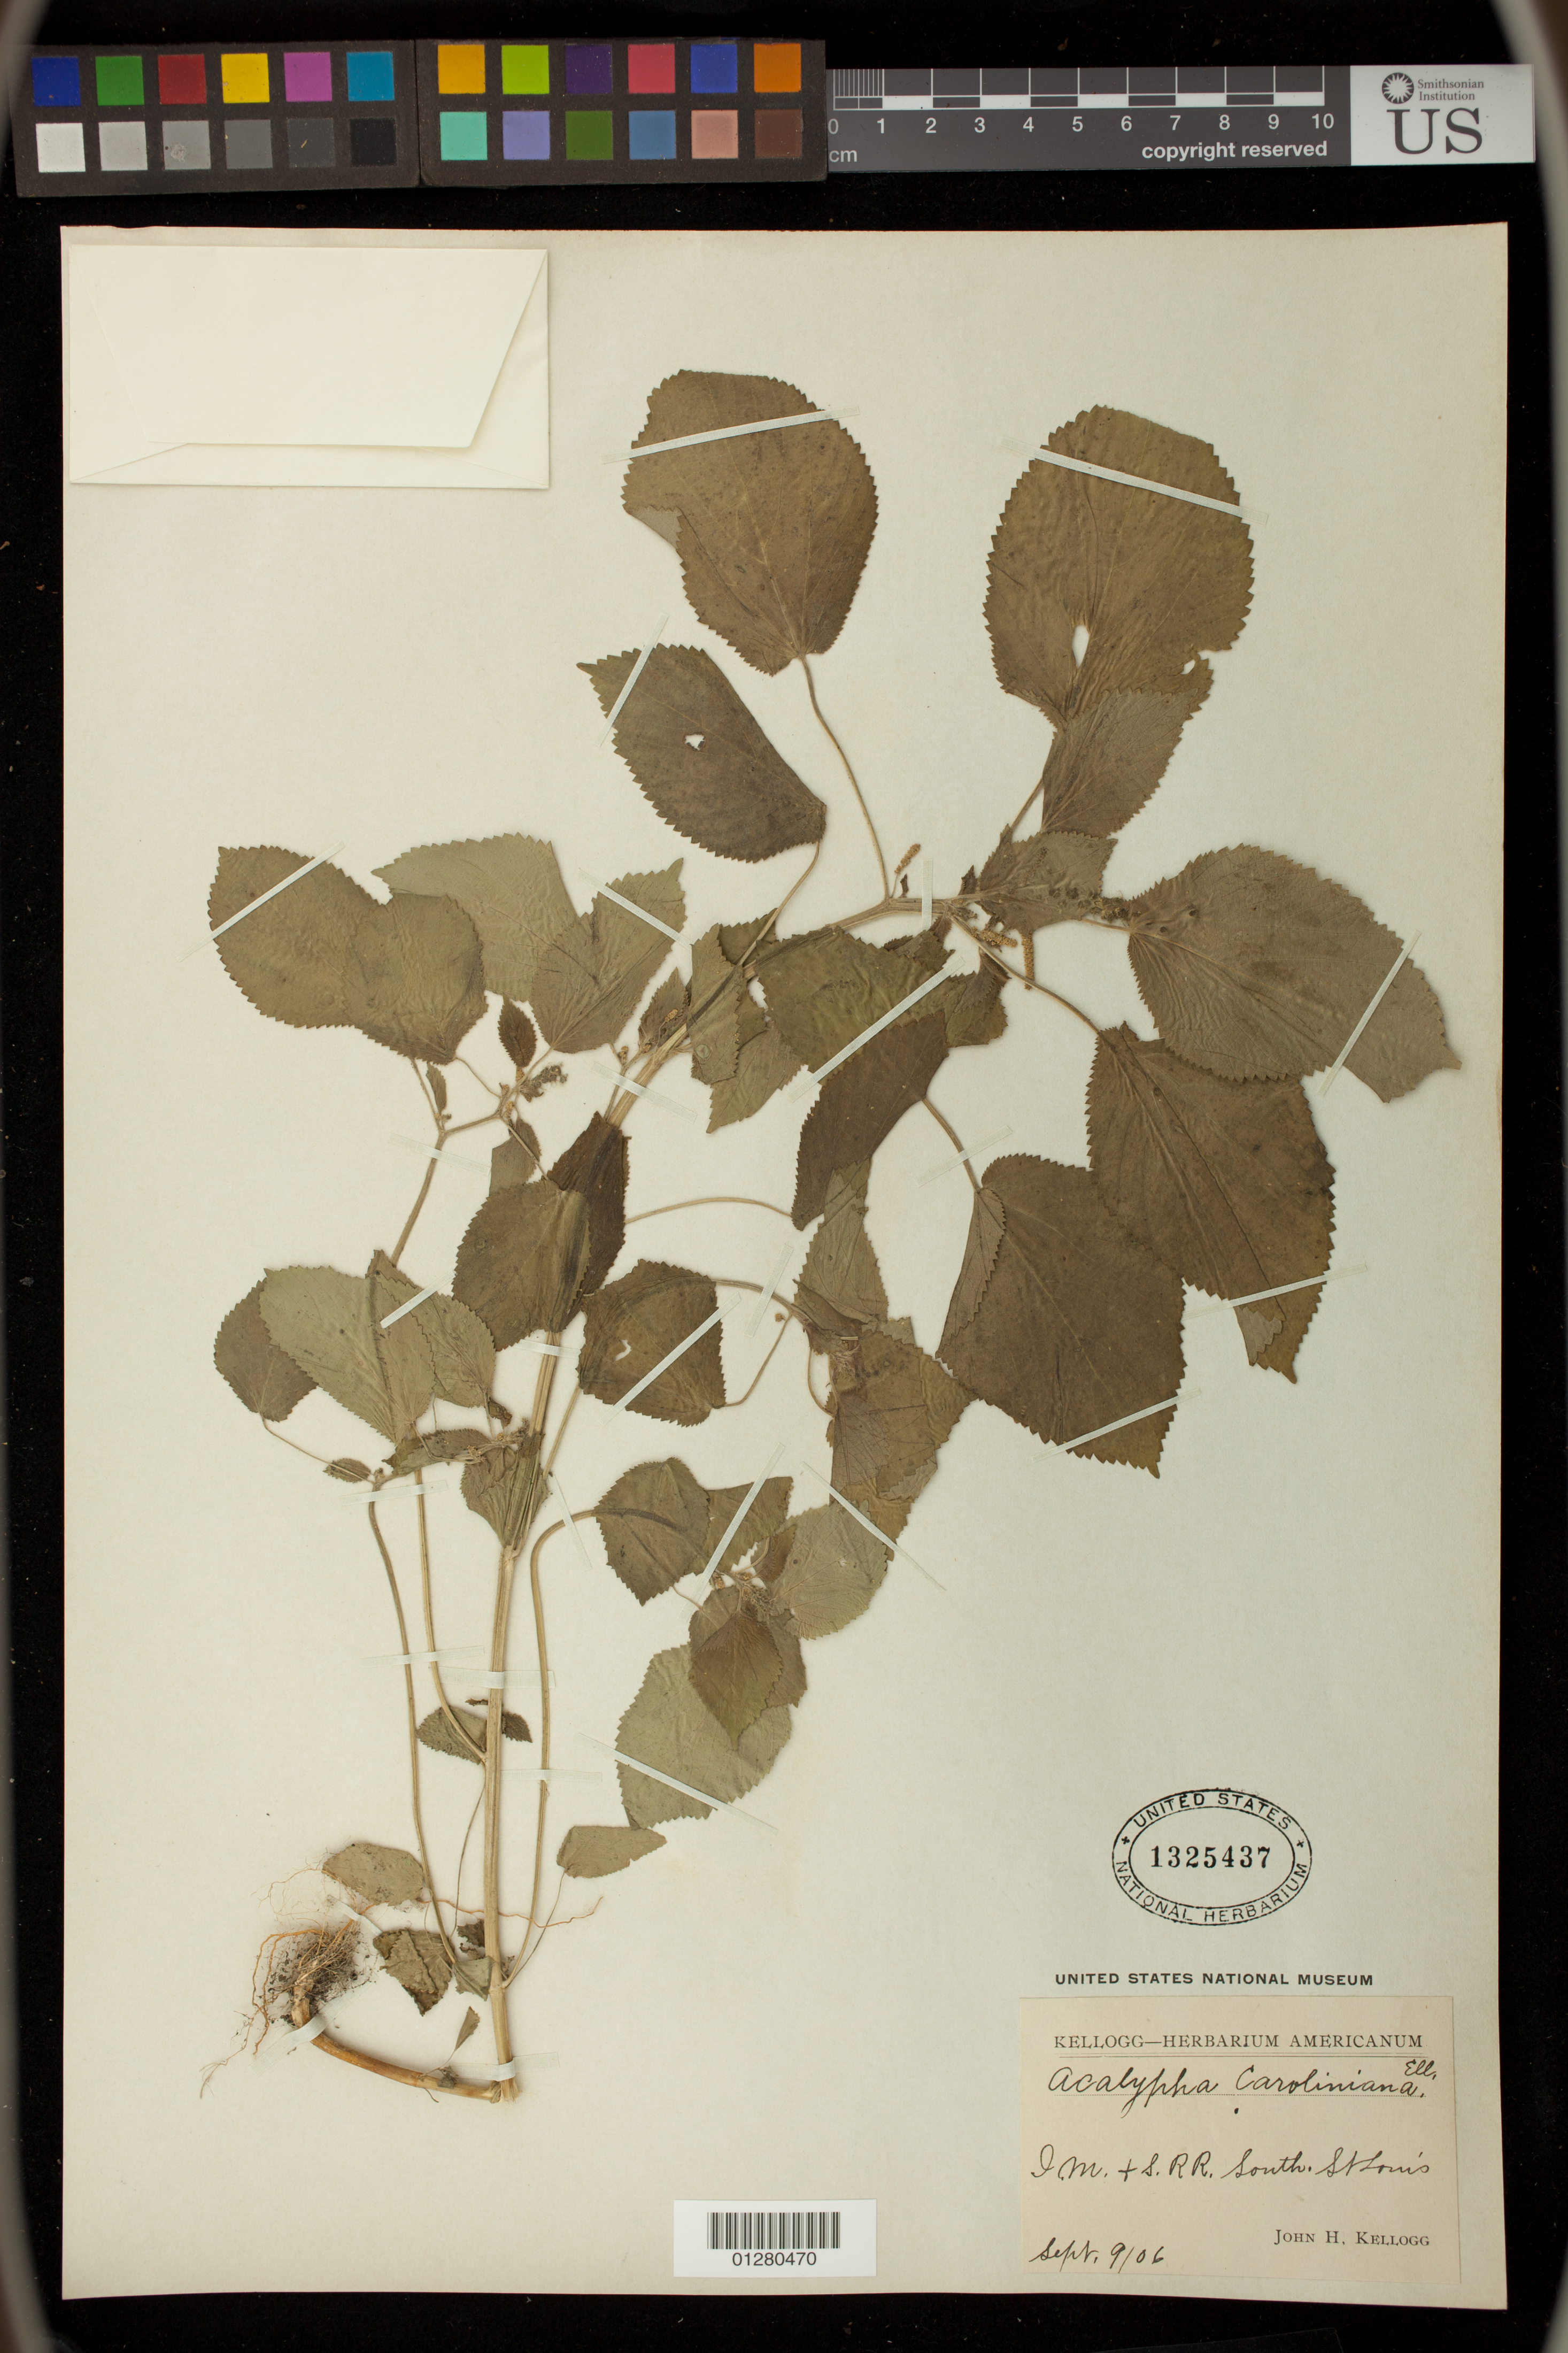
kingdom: Plantae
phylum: Tracheophyta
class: Magnoliopsida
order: Malpighiales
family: Euphorbiaceae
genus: Acalypha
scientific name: Acalypha ostryifolia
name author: Ridd.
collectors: J. H. Kellogg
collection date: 1906-09-09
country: United States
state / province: Missouri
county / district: St. Louis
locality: I.M. & S. RR.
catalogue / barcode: US 1325437